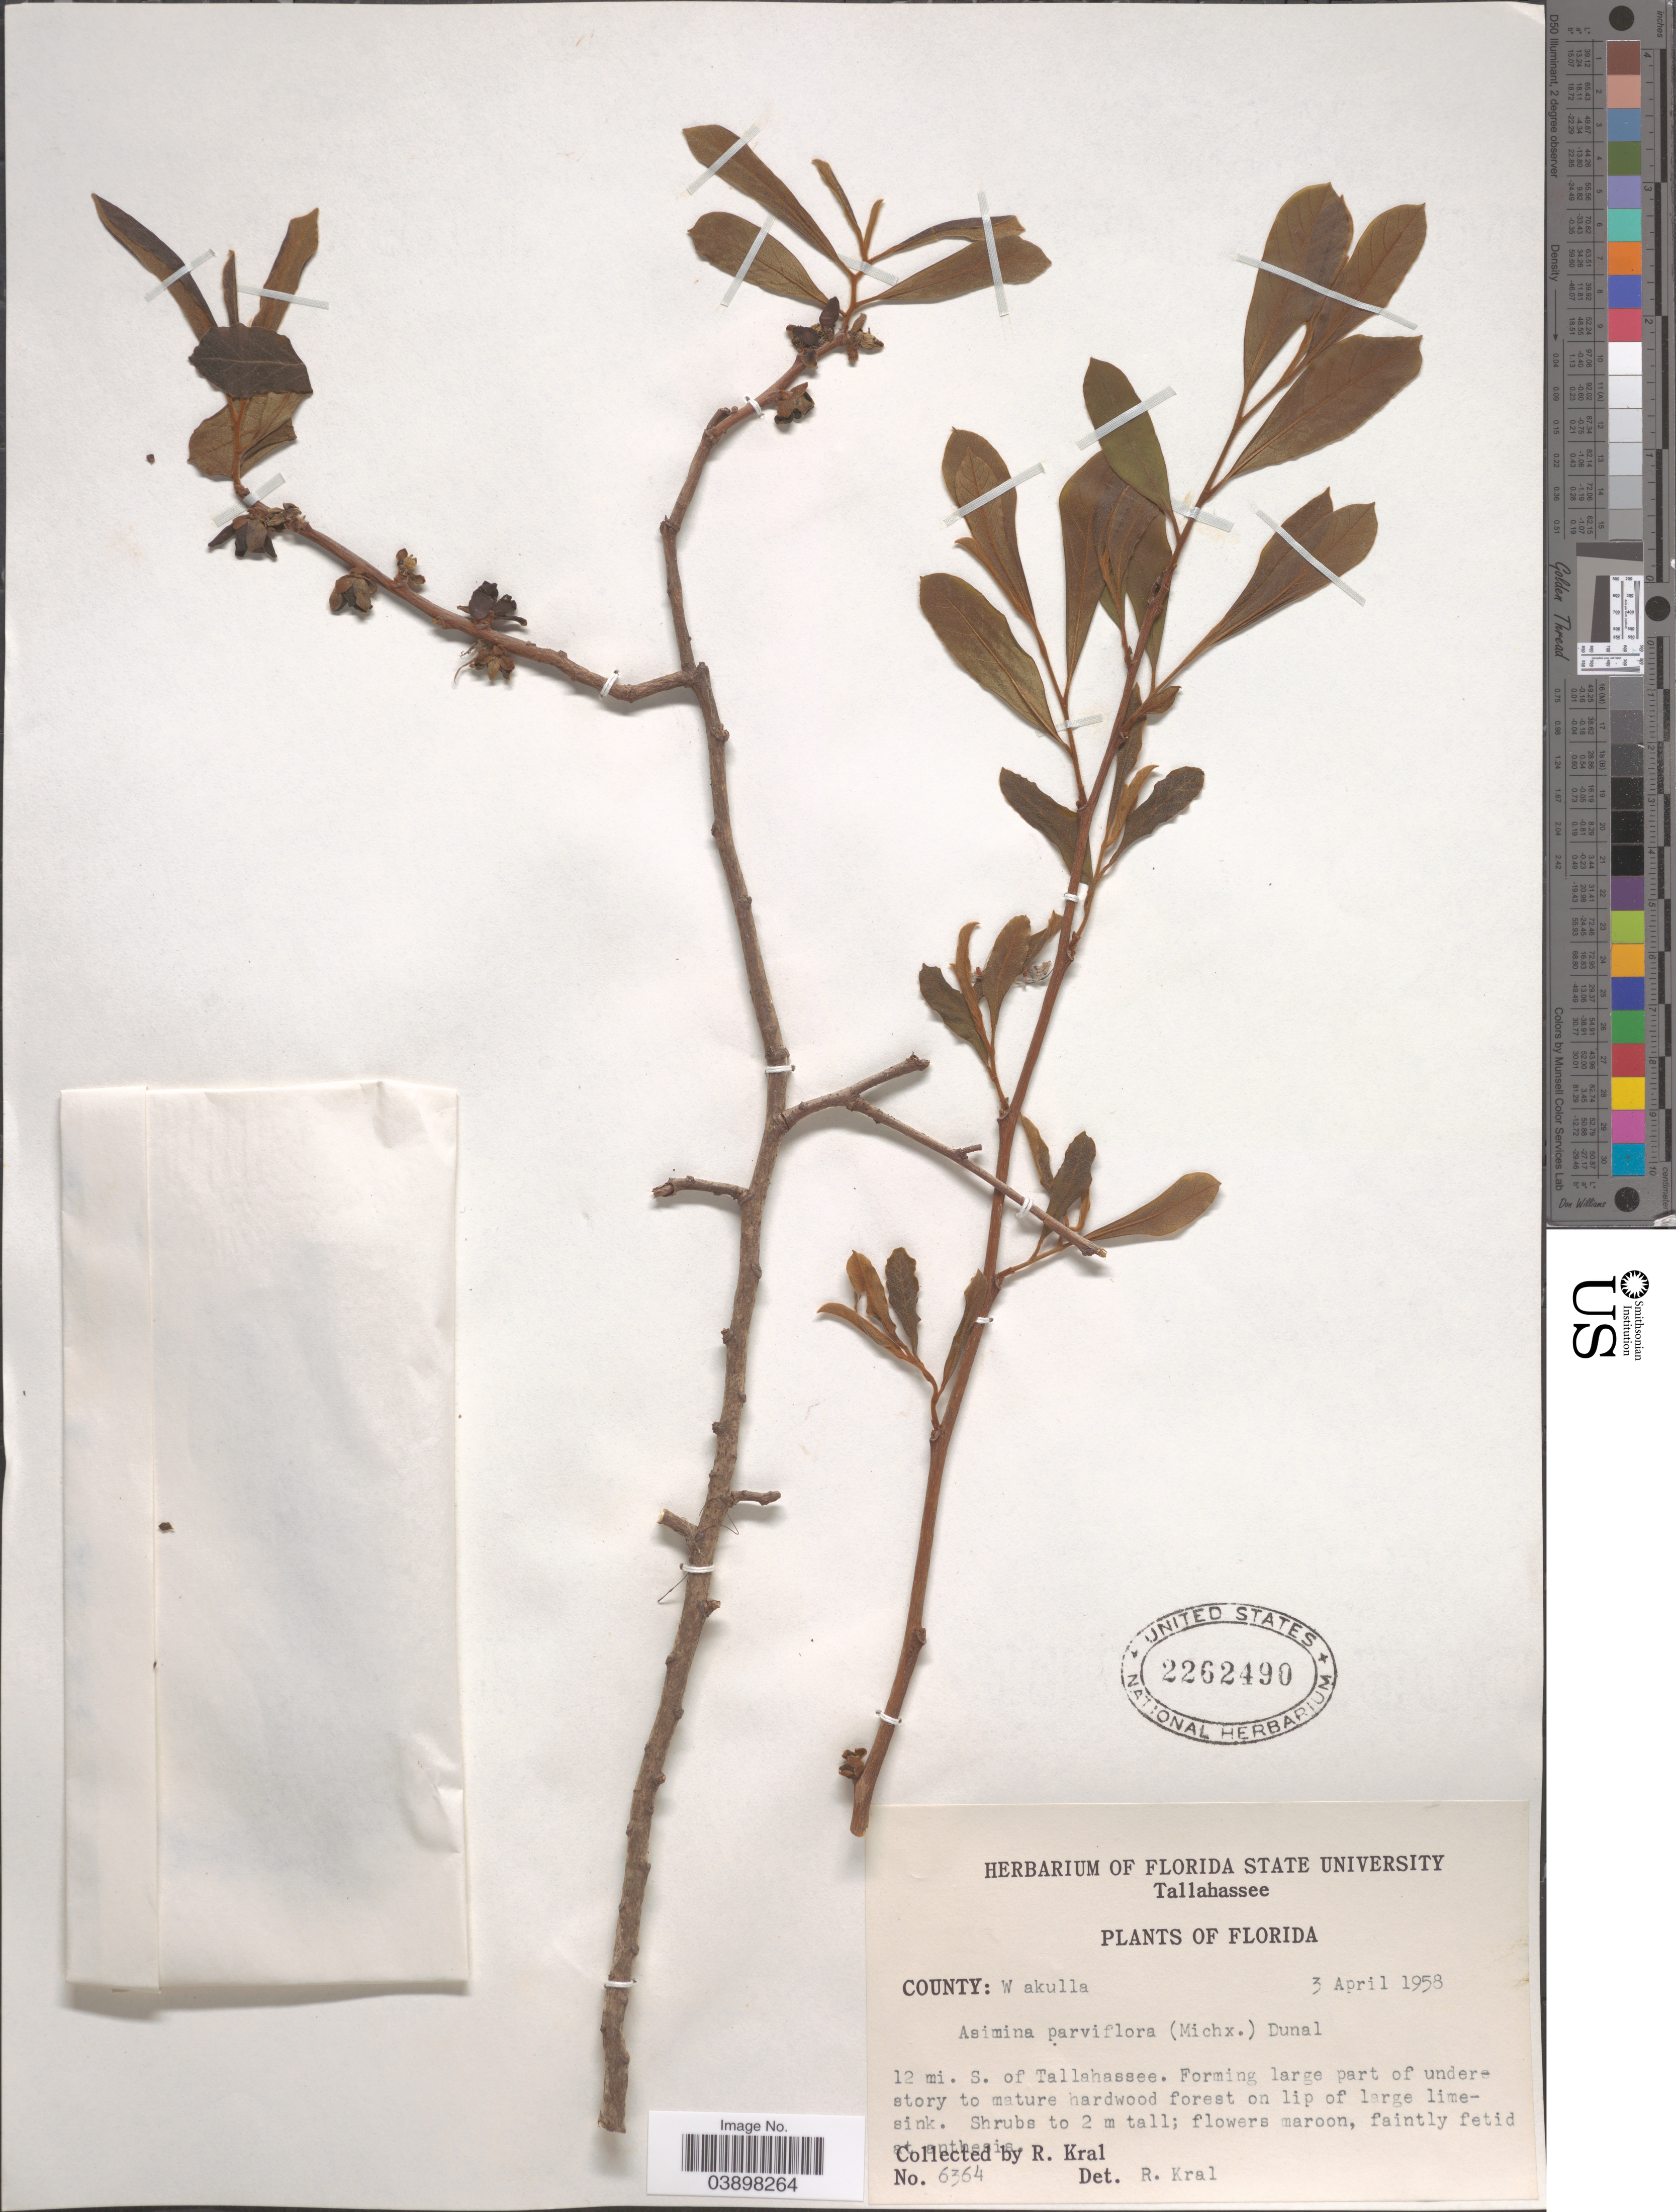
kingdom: Plantae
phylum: Tracheophyta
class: Magnoliopsida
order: Magnoliales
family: Annonaceae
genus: Asimina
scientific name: Asimina parviflora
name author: (Michx.) Dunal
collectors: R. Kral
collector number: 6364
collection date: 1958-04-03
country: United States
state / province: Florida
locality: County: Wakulla. 12 mi. S. of Tallahassee.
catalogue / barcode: US 2262490